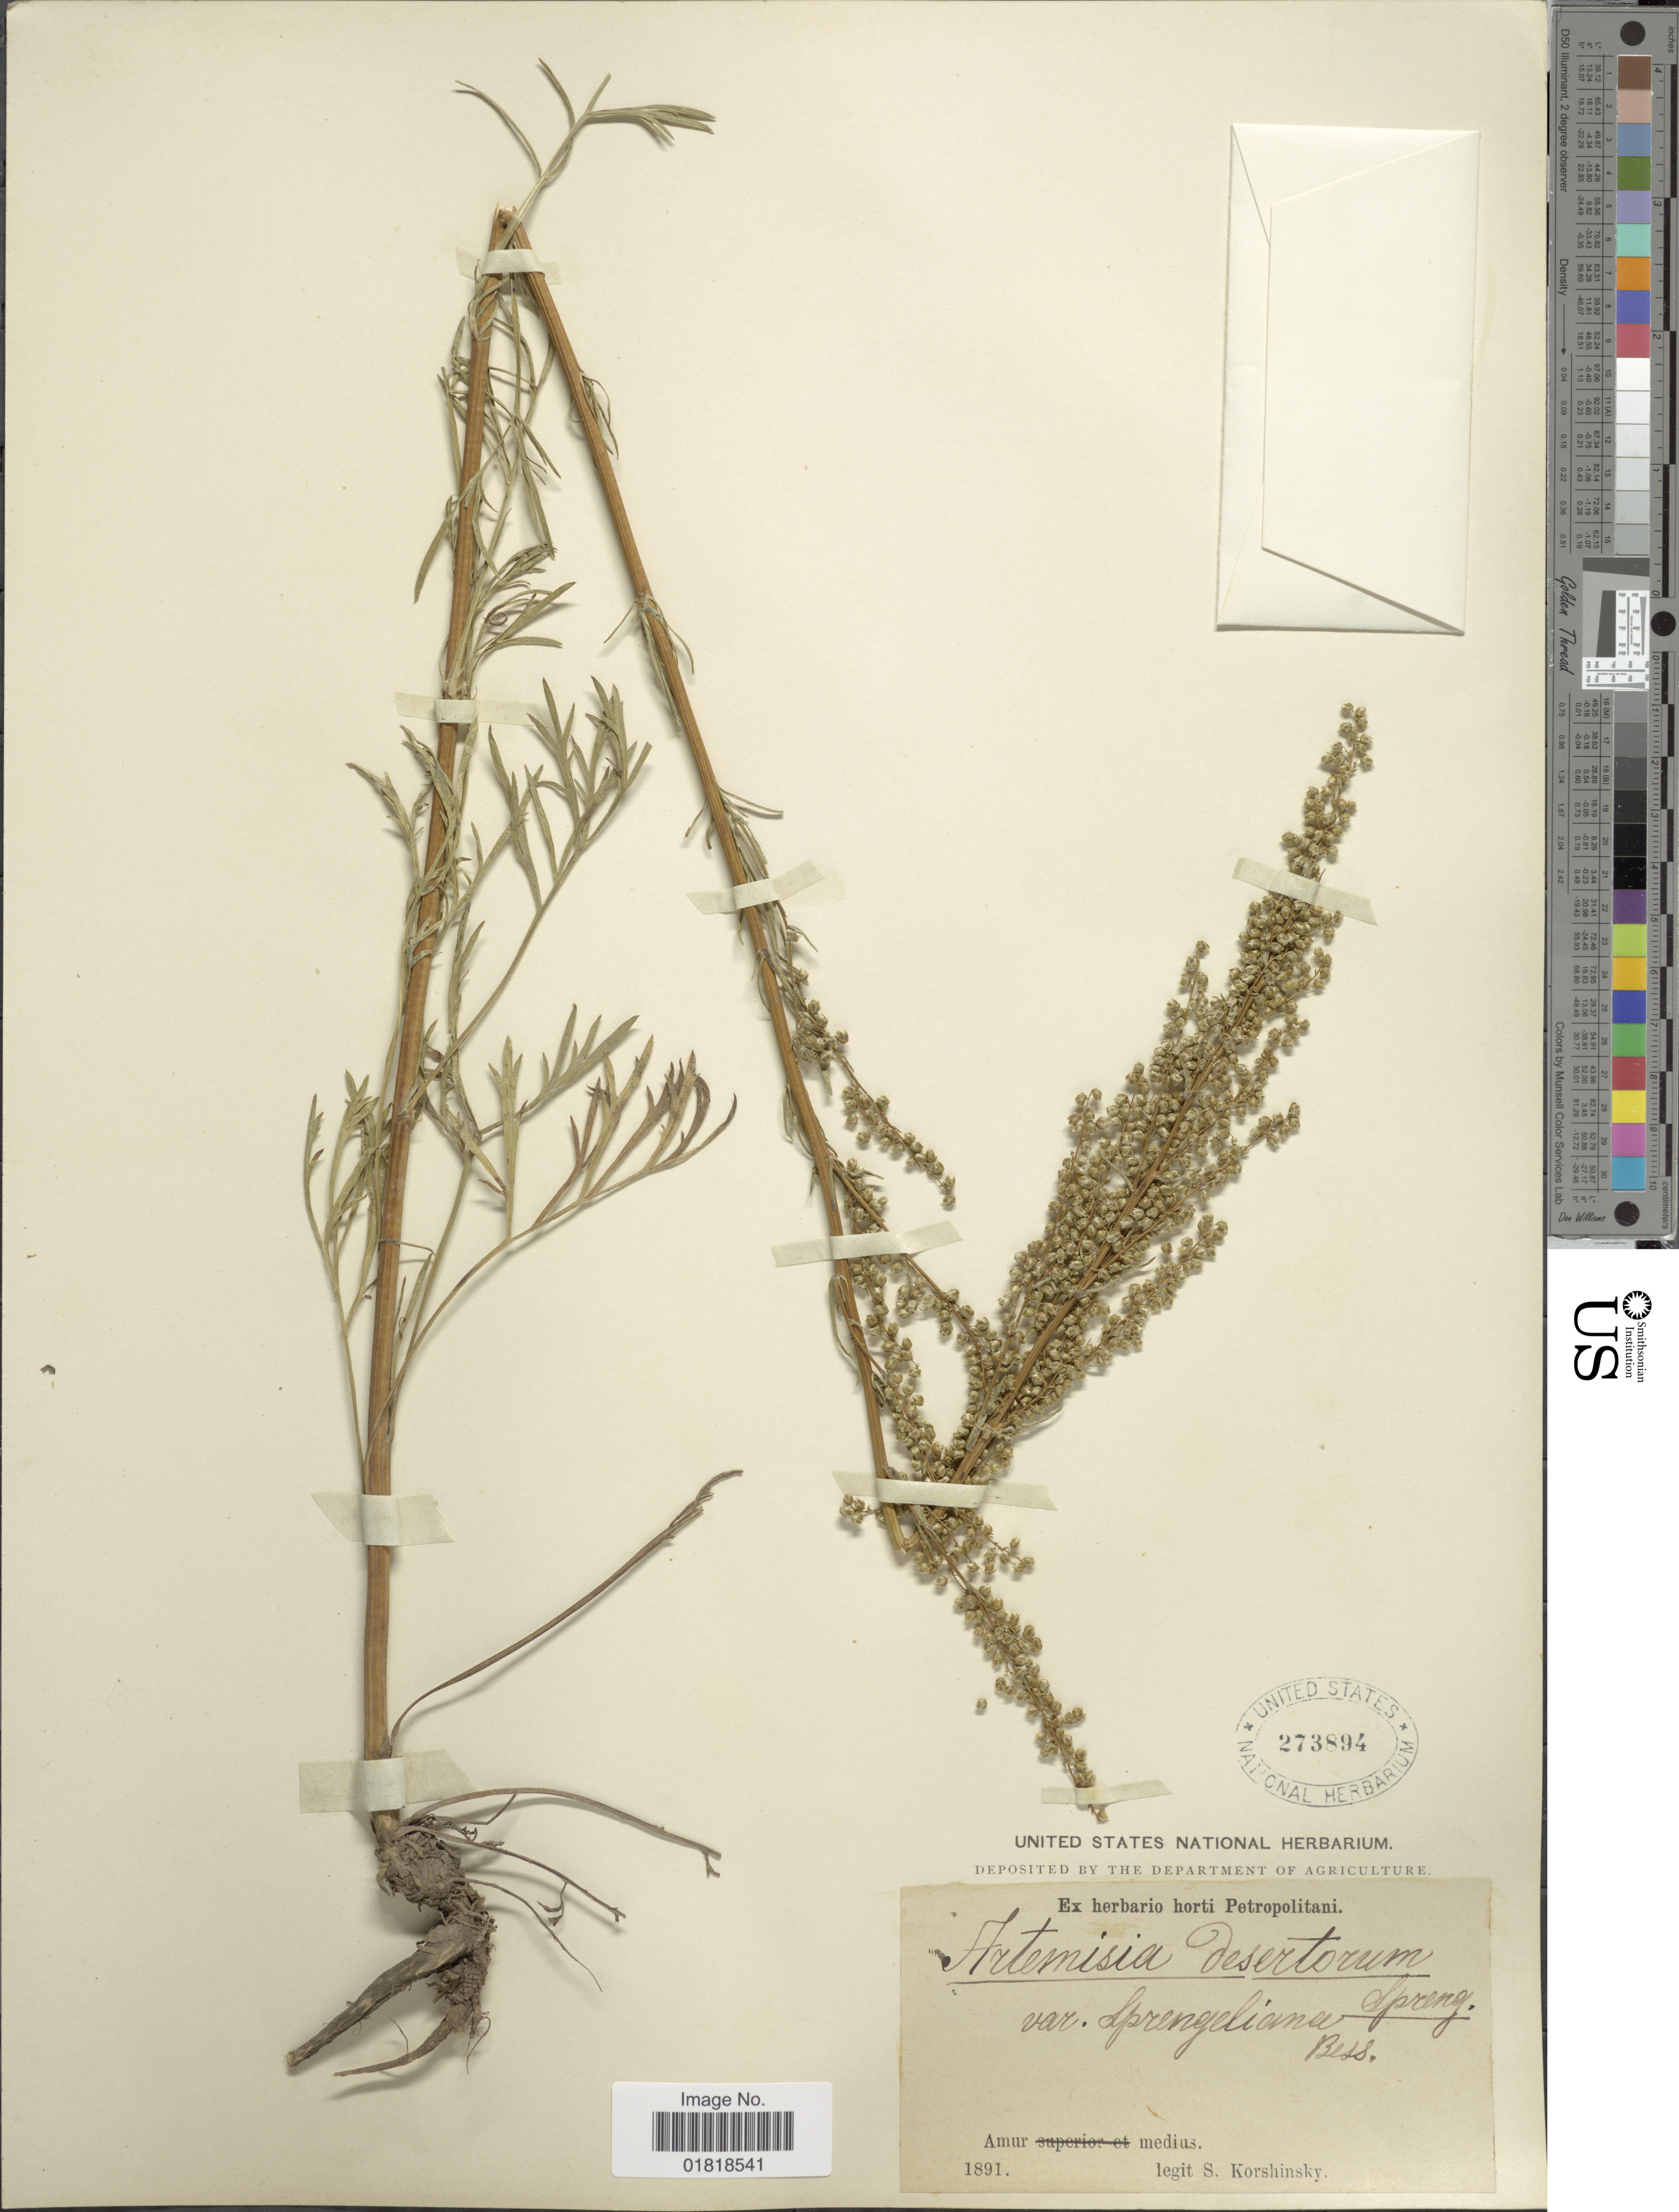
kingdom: Plantae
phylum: Tracheophyta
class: Magnoliopsida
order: Asterales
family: Asteraceae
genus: Artemisia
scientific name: Artemisia desertorum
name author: Spreng.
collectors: S. I. Korshinsky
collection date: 1891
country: Russian Federation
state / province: Amur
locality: Amur medius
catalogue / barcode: US 273894